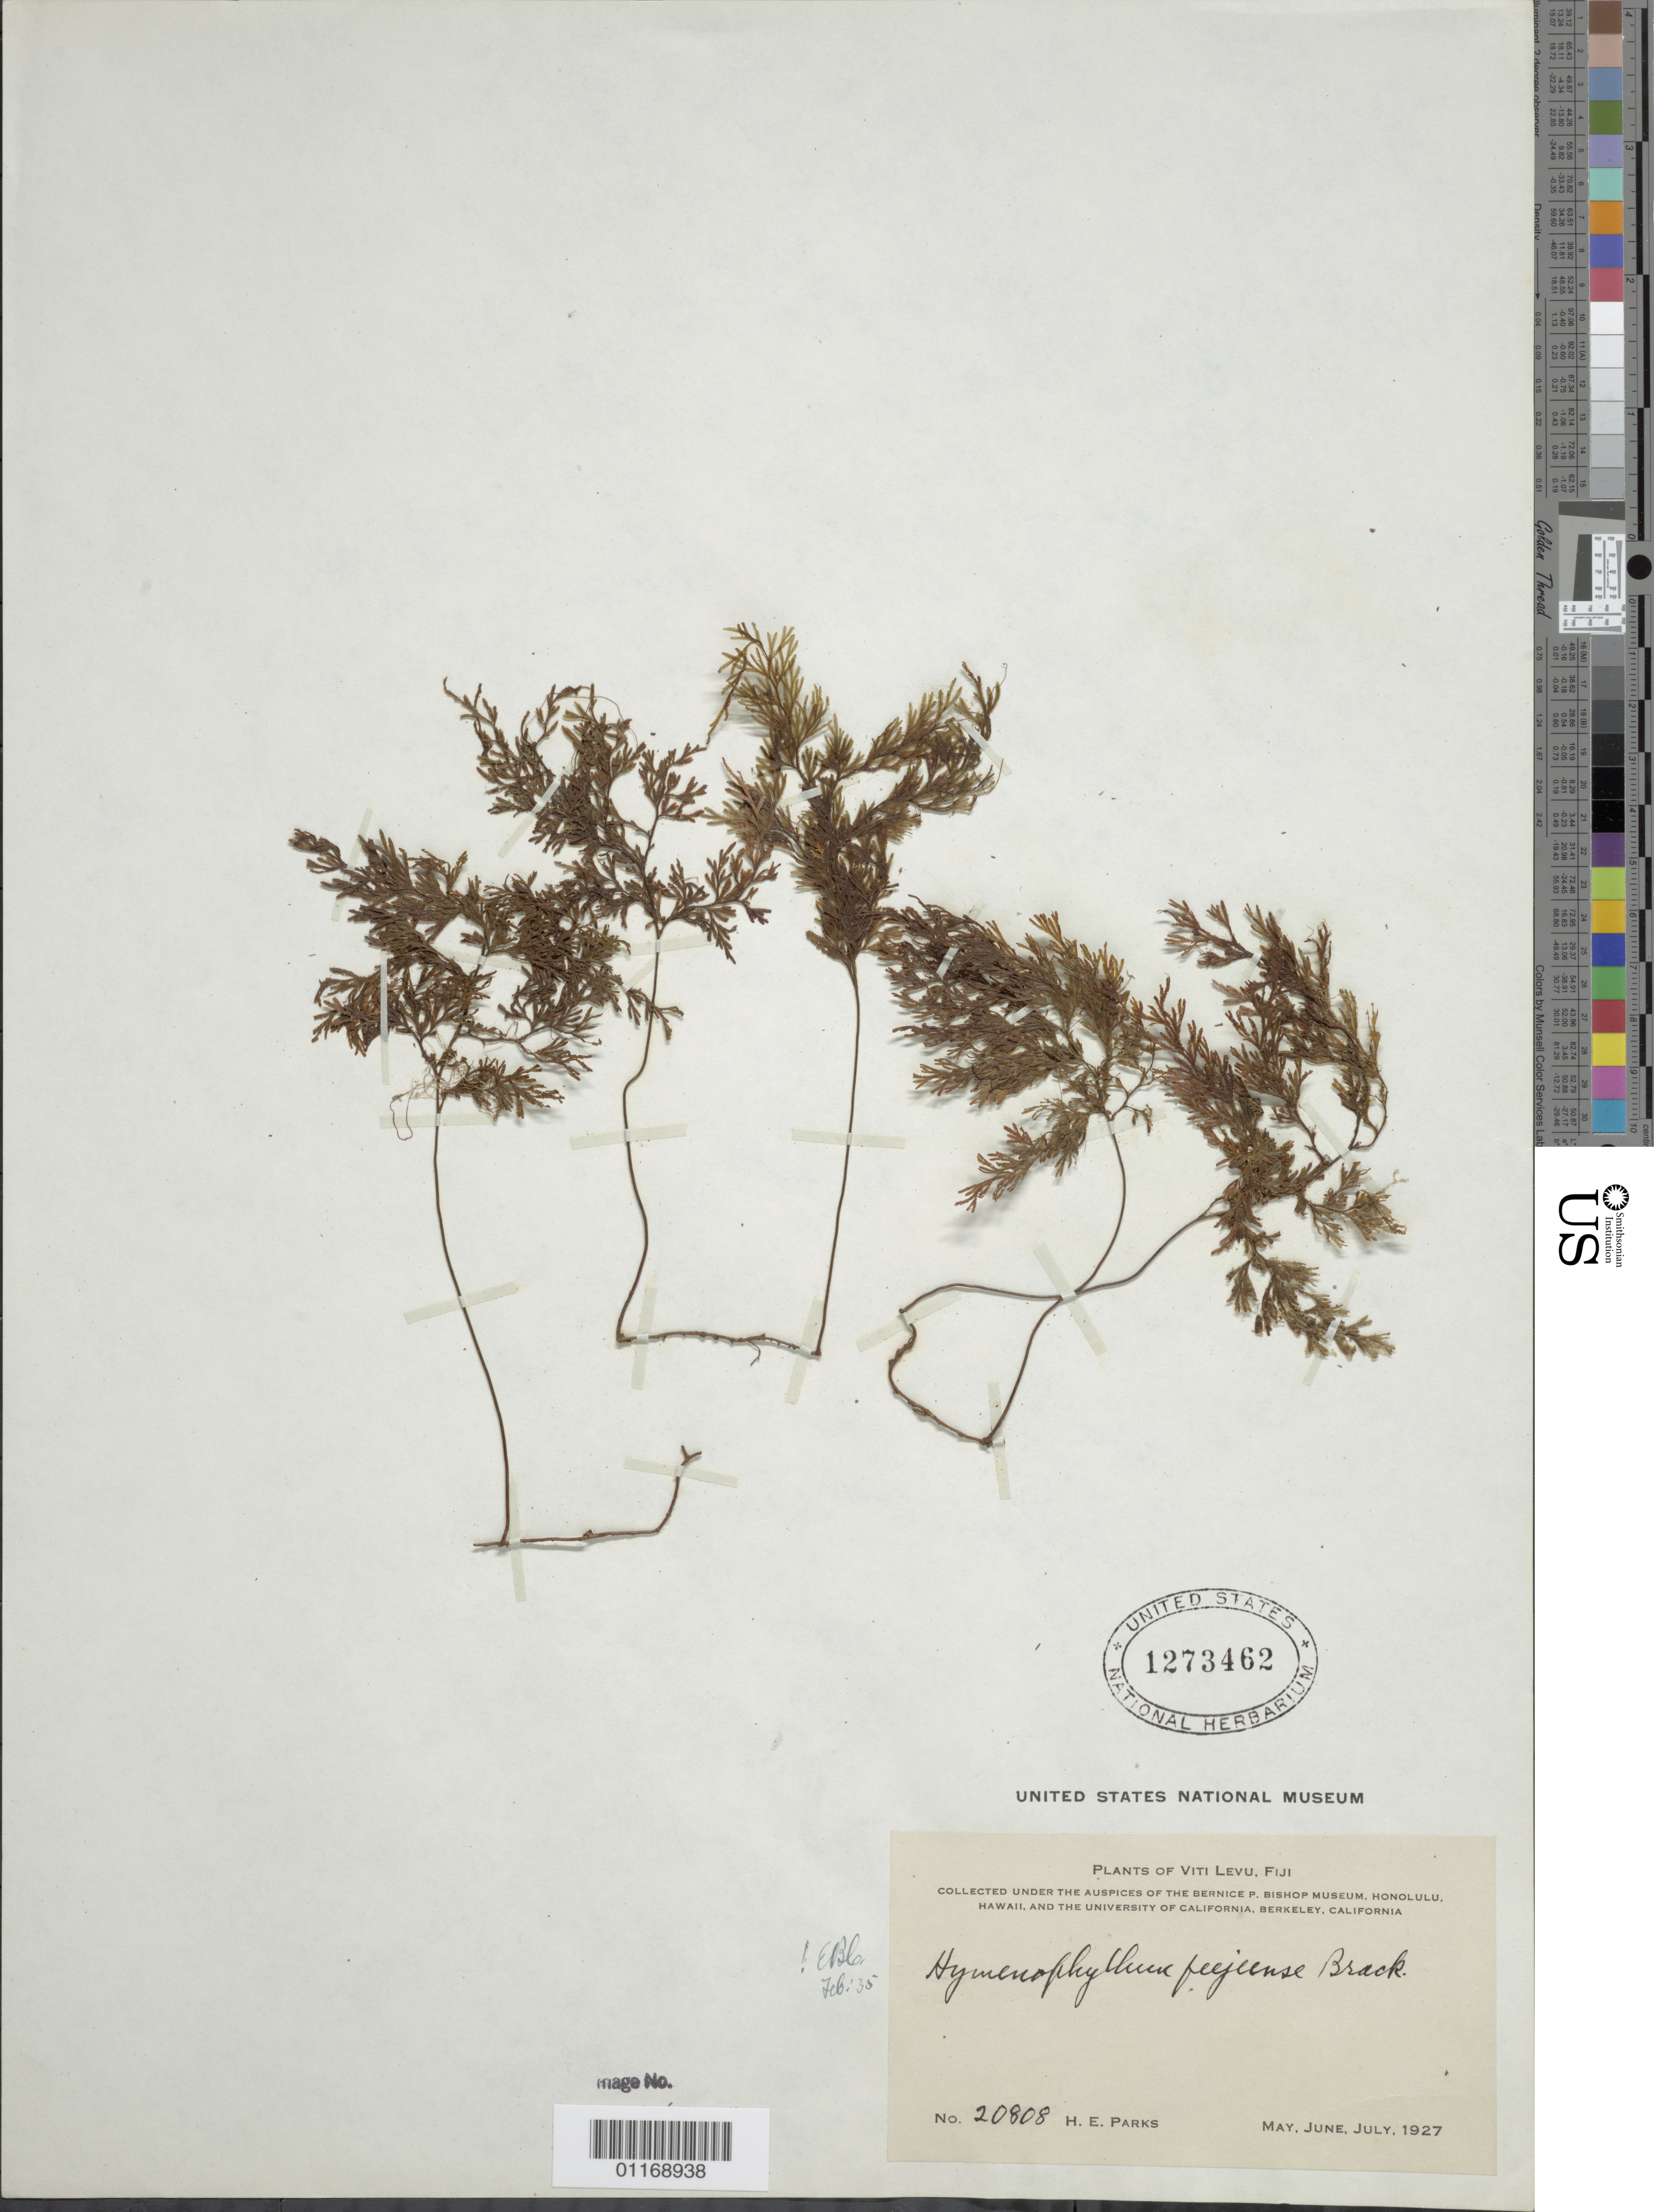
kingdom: Plantae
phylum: Tracheophyta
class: Polypodiopsida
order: Hymenophyllales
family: Hymenophyllaceae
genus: Hymenophyllum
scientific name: Hymenophyllum feejeense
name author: Brack. in Wilkes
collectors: H. E. Parks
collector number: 20808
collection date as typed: May-Jul 1927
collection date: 1927-05/1927-07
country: Fiji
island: Viti Levu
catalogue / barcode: US 1273462